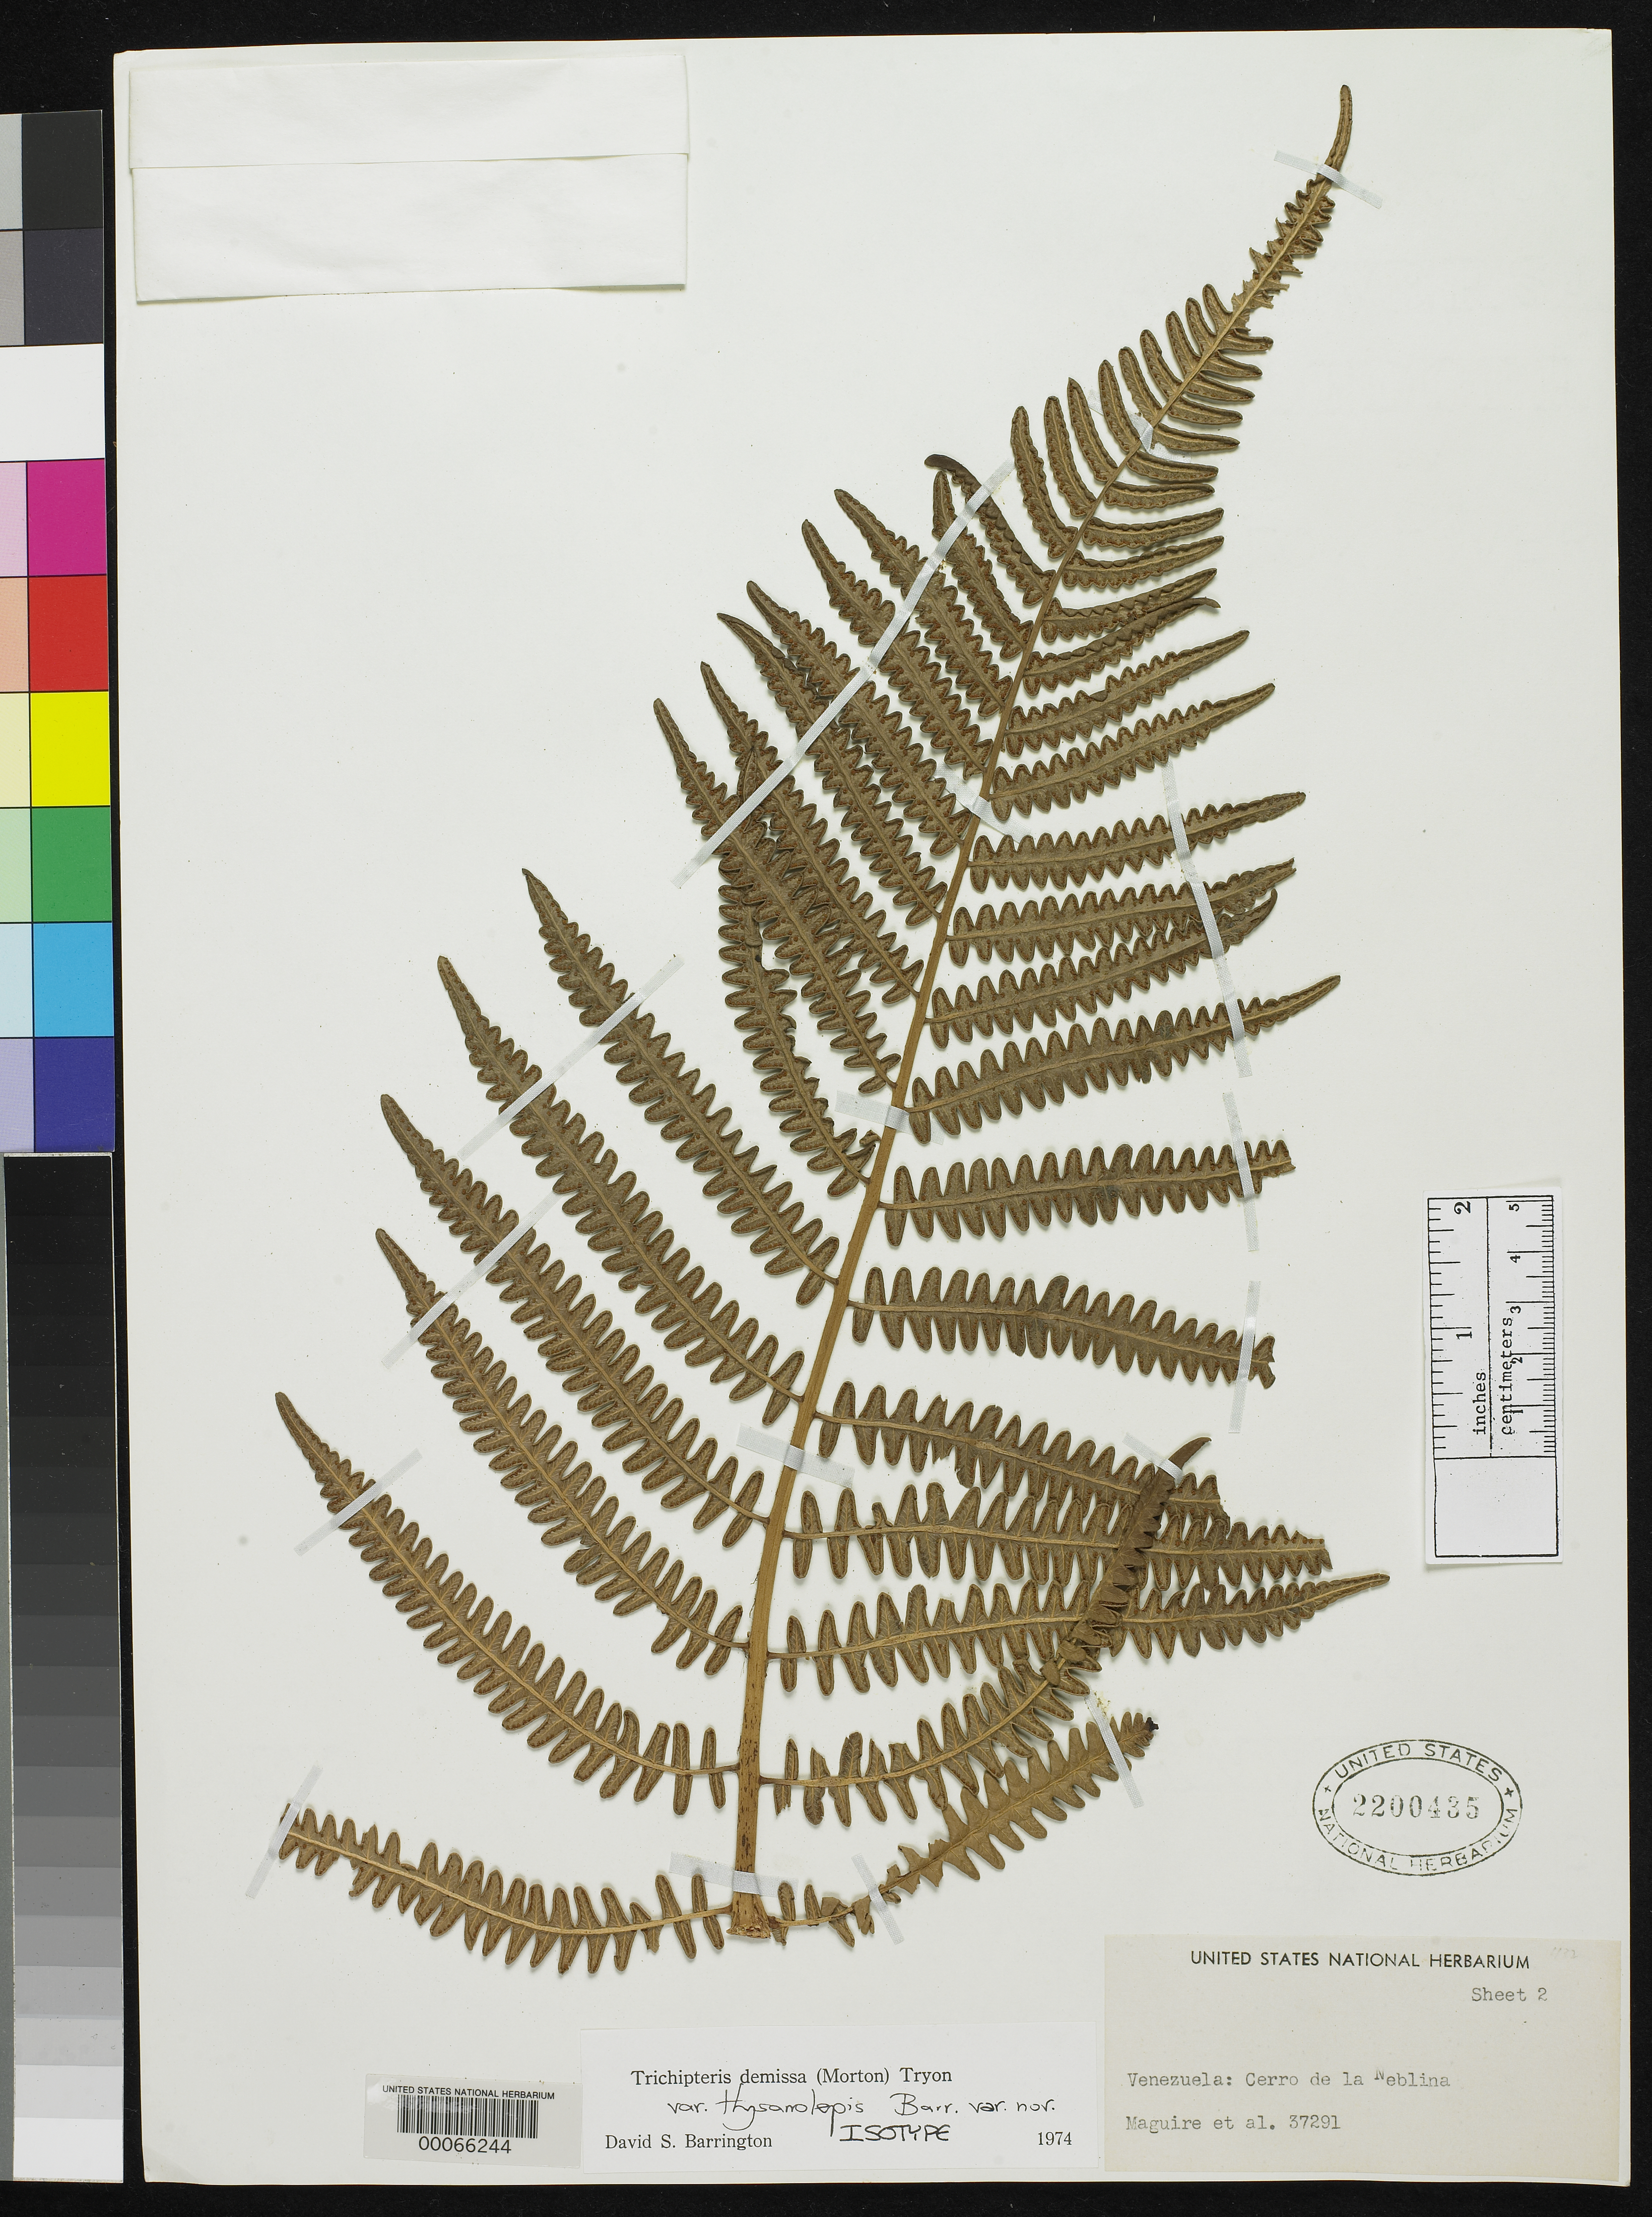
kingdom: Plantae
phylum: Tracheophyta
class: Polypodiopsida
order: Cyatheales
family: Cyatheaceae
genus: Trichipteris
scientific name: Trichipteris demissa var. thysanolepis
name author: Barrington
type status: Isotype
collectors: B. Maguire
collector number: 37291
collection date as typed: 15 Jan 1954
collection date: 1954-01-15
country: Venezuela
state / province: Amazonas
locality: Cerro de La Neblina, Rio Yatua, W edge of Cumbre camp.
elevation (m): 1750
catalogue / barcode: US 2200435